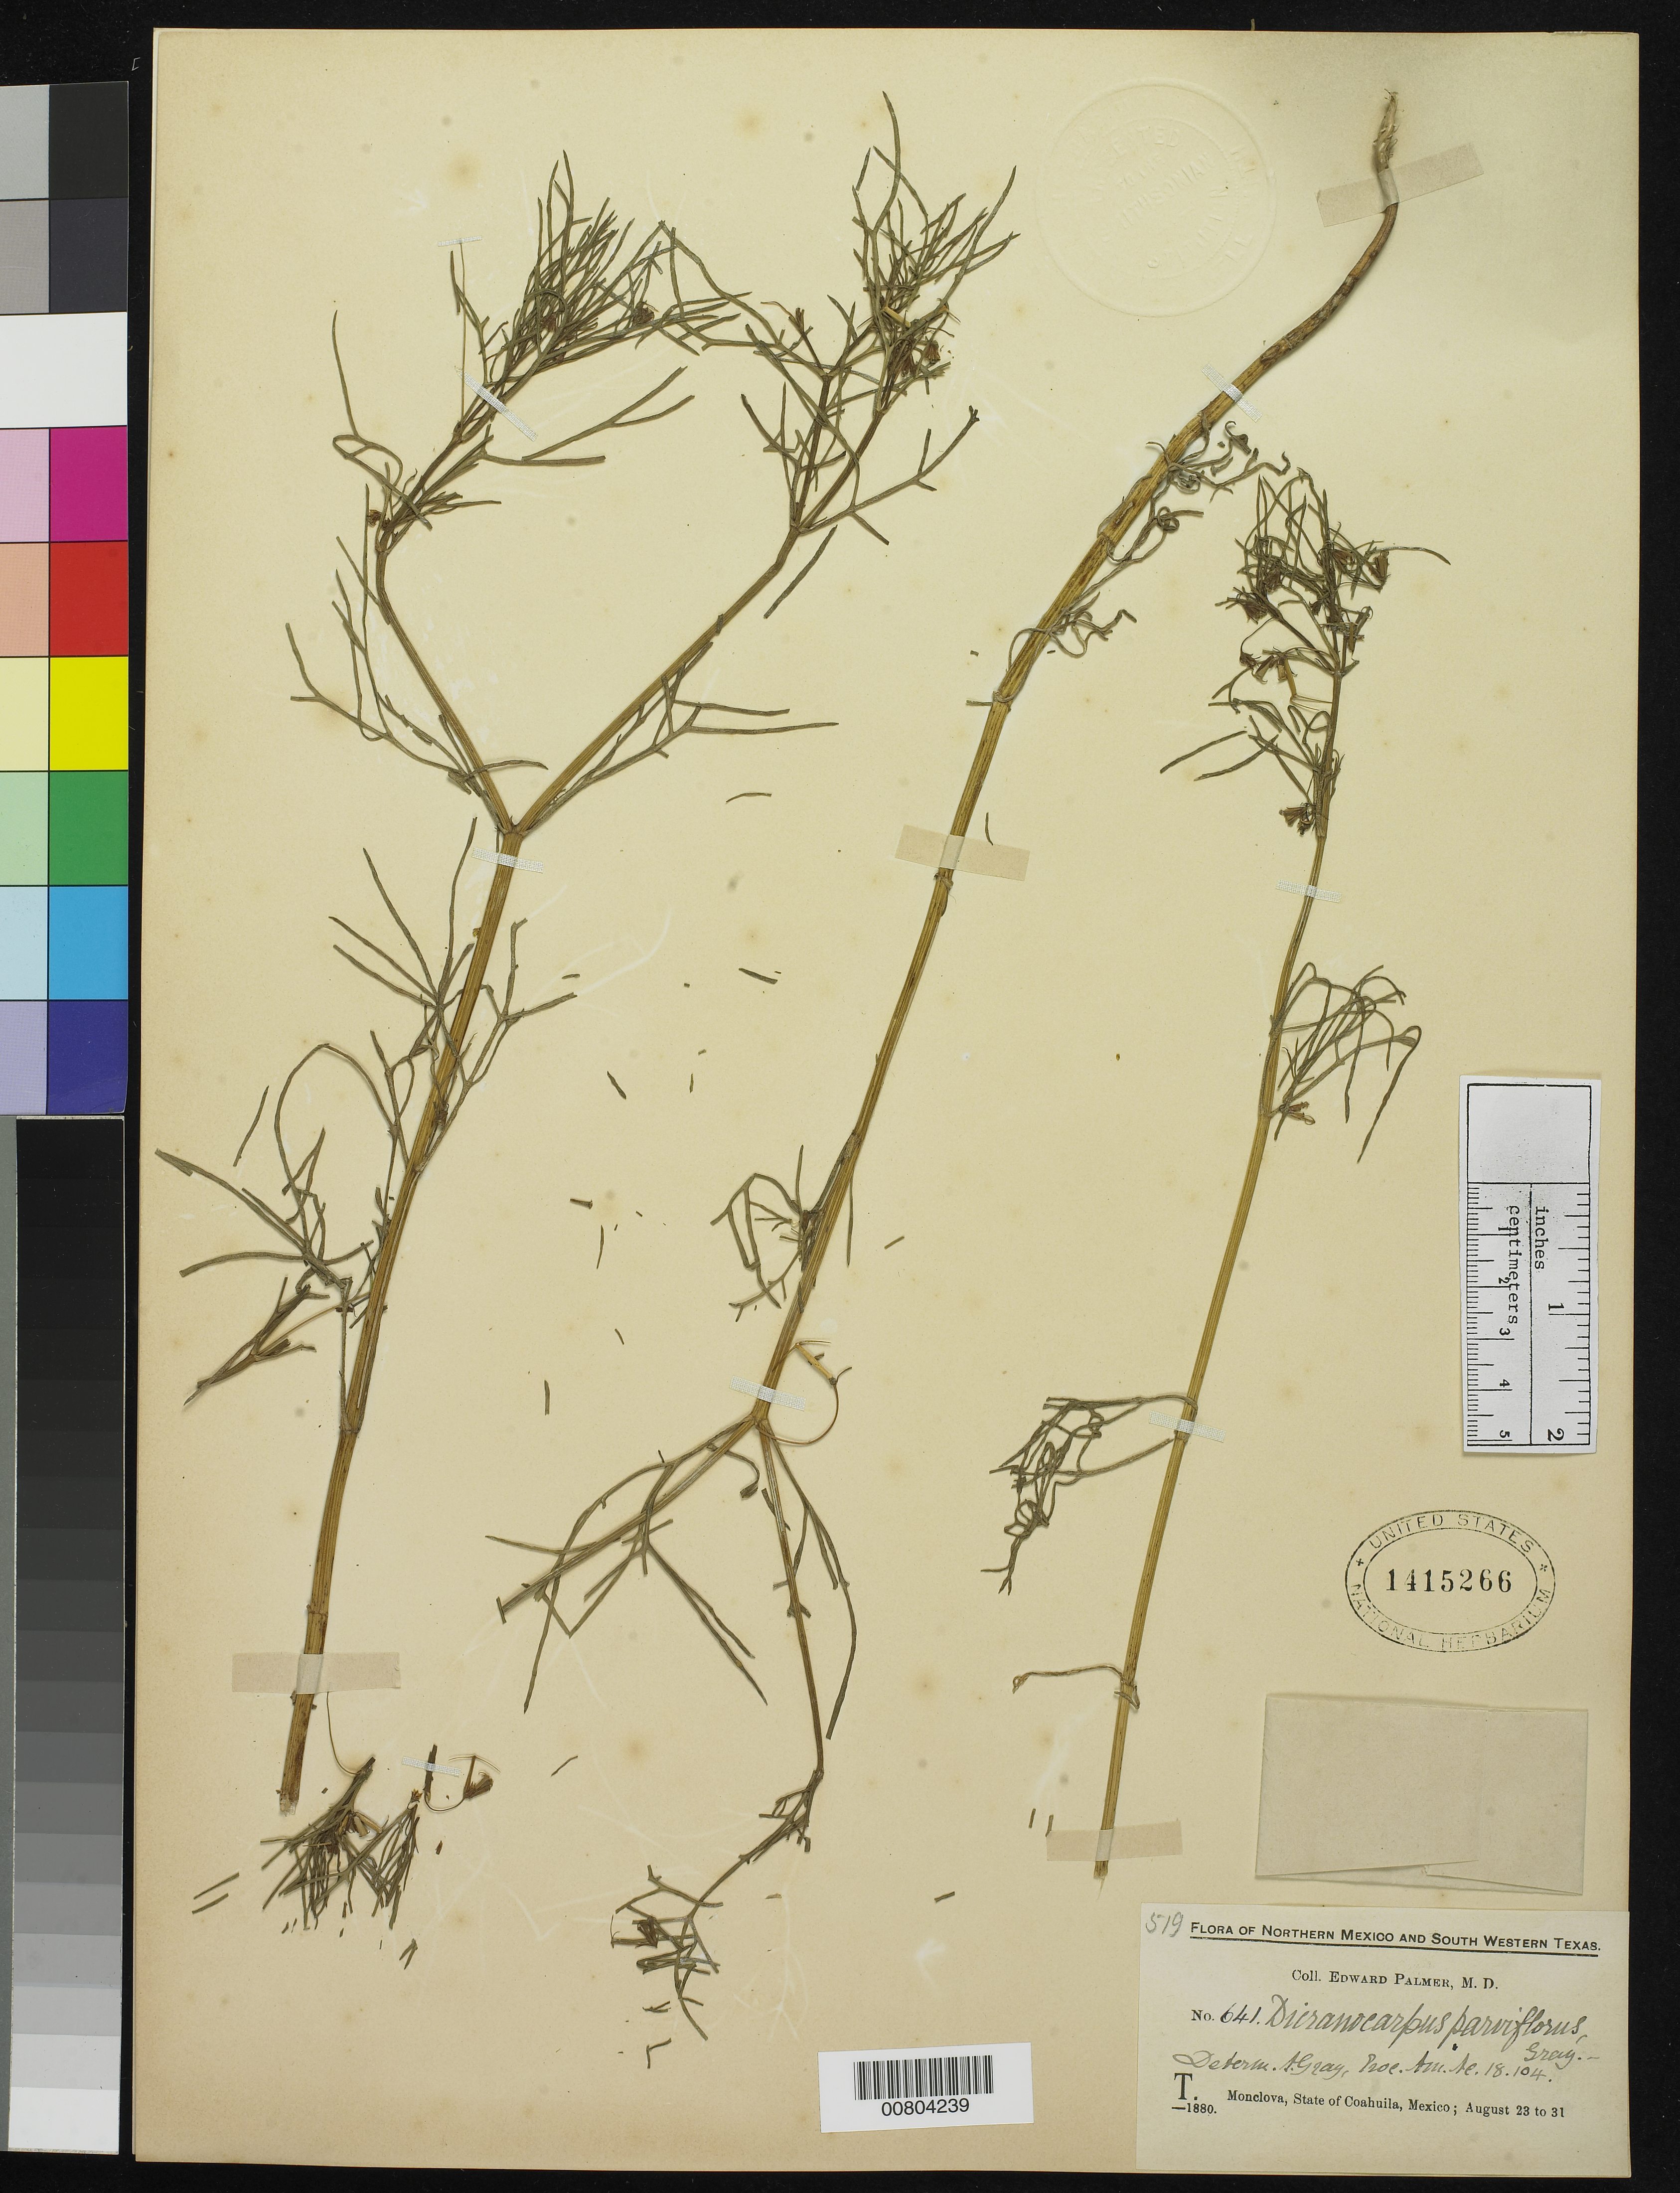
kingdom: Plantae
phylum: Tracheophyta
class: Magnoliopsida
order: Asterales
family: Asteraceae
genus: Dicranocarpus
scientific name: Dicranocarpus parviflorus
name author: A. Gray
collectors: E. Palmer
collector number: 641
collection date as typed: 23 Aug 1880 to 31 Aug 1880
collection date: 1880-08-23/1880-08-31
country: Mexico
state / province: Coahuila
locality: T. Monclova, Coahuila.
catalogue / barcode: US 1415266